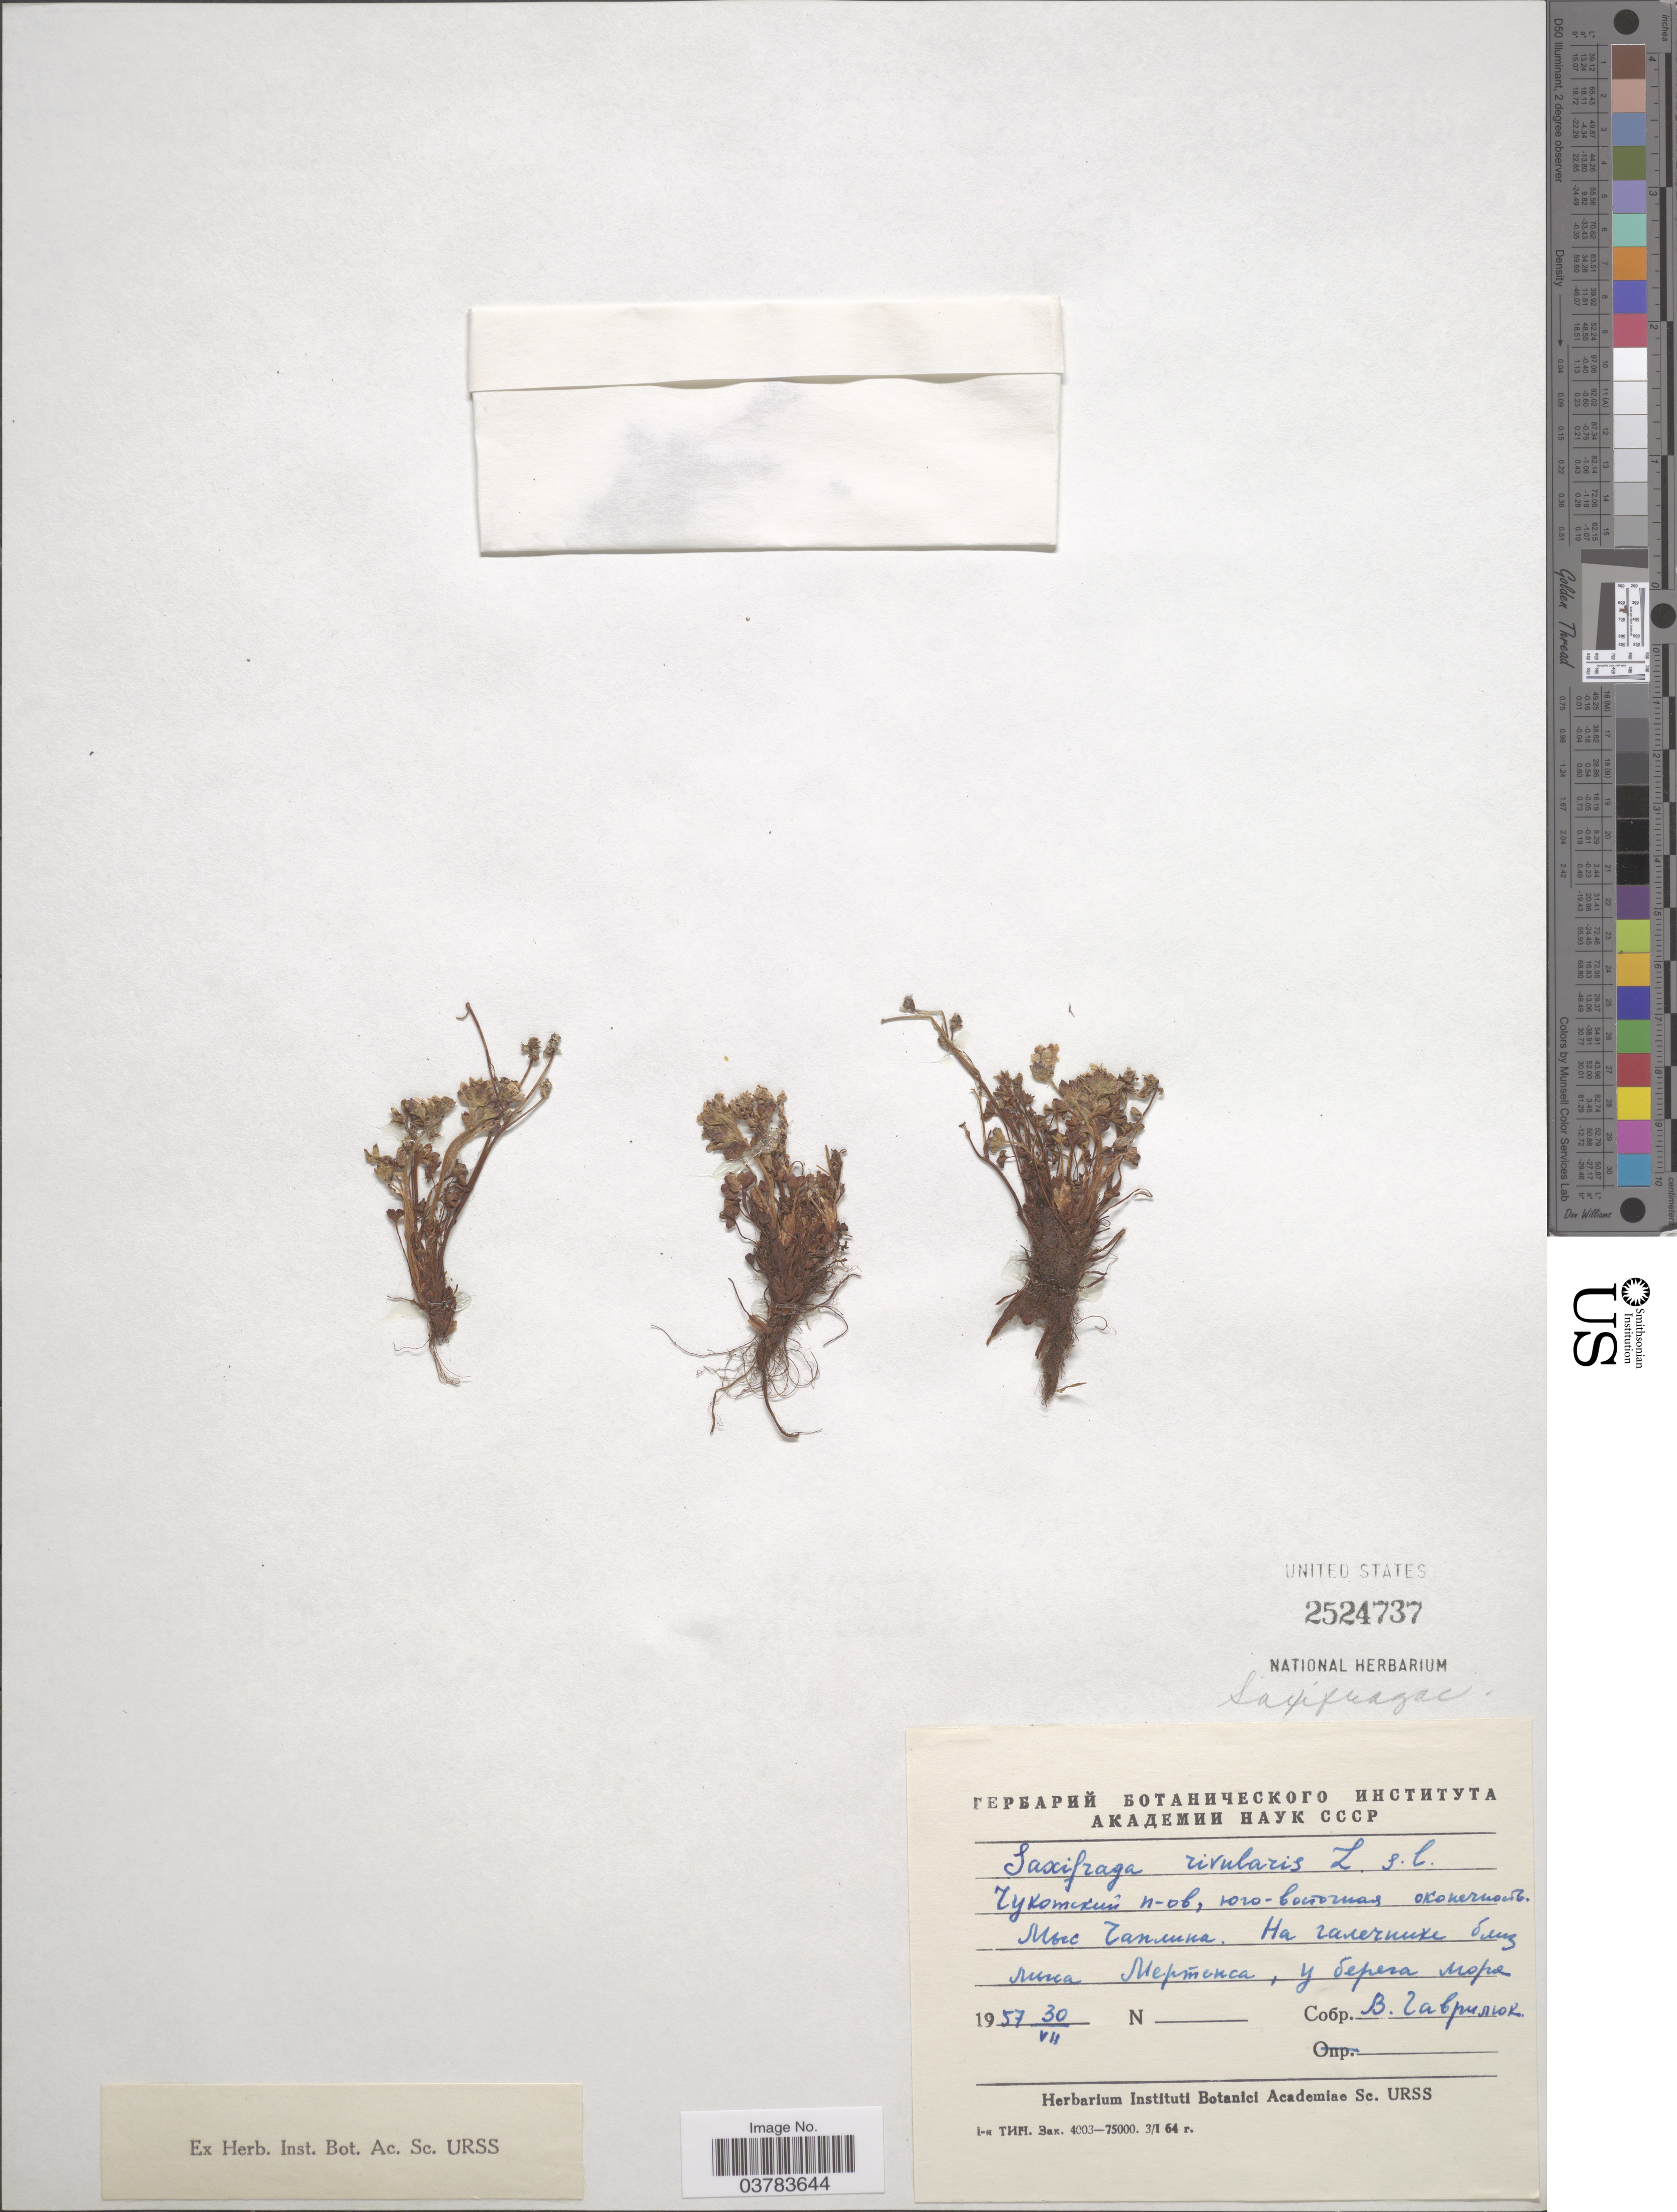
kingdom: Plantae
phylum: Tracheophyta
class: Magnoliopsida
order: Saxifragales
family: Saxifragaceae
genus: Saxifraga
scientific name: Saxifraga rivularis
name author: L.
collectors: V. Gavrilyuk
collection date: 1957-07-30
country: Russian Federation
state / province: Chukotka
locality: Cape Chaplin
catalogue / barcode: US 2524737